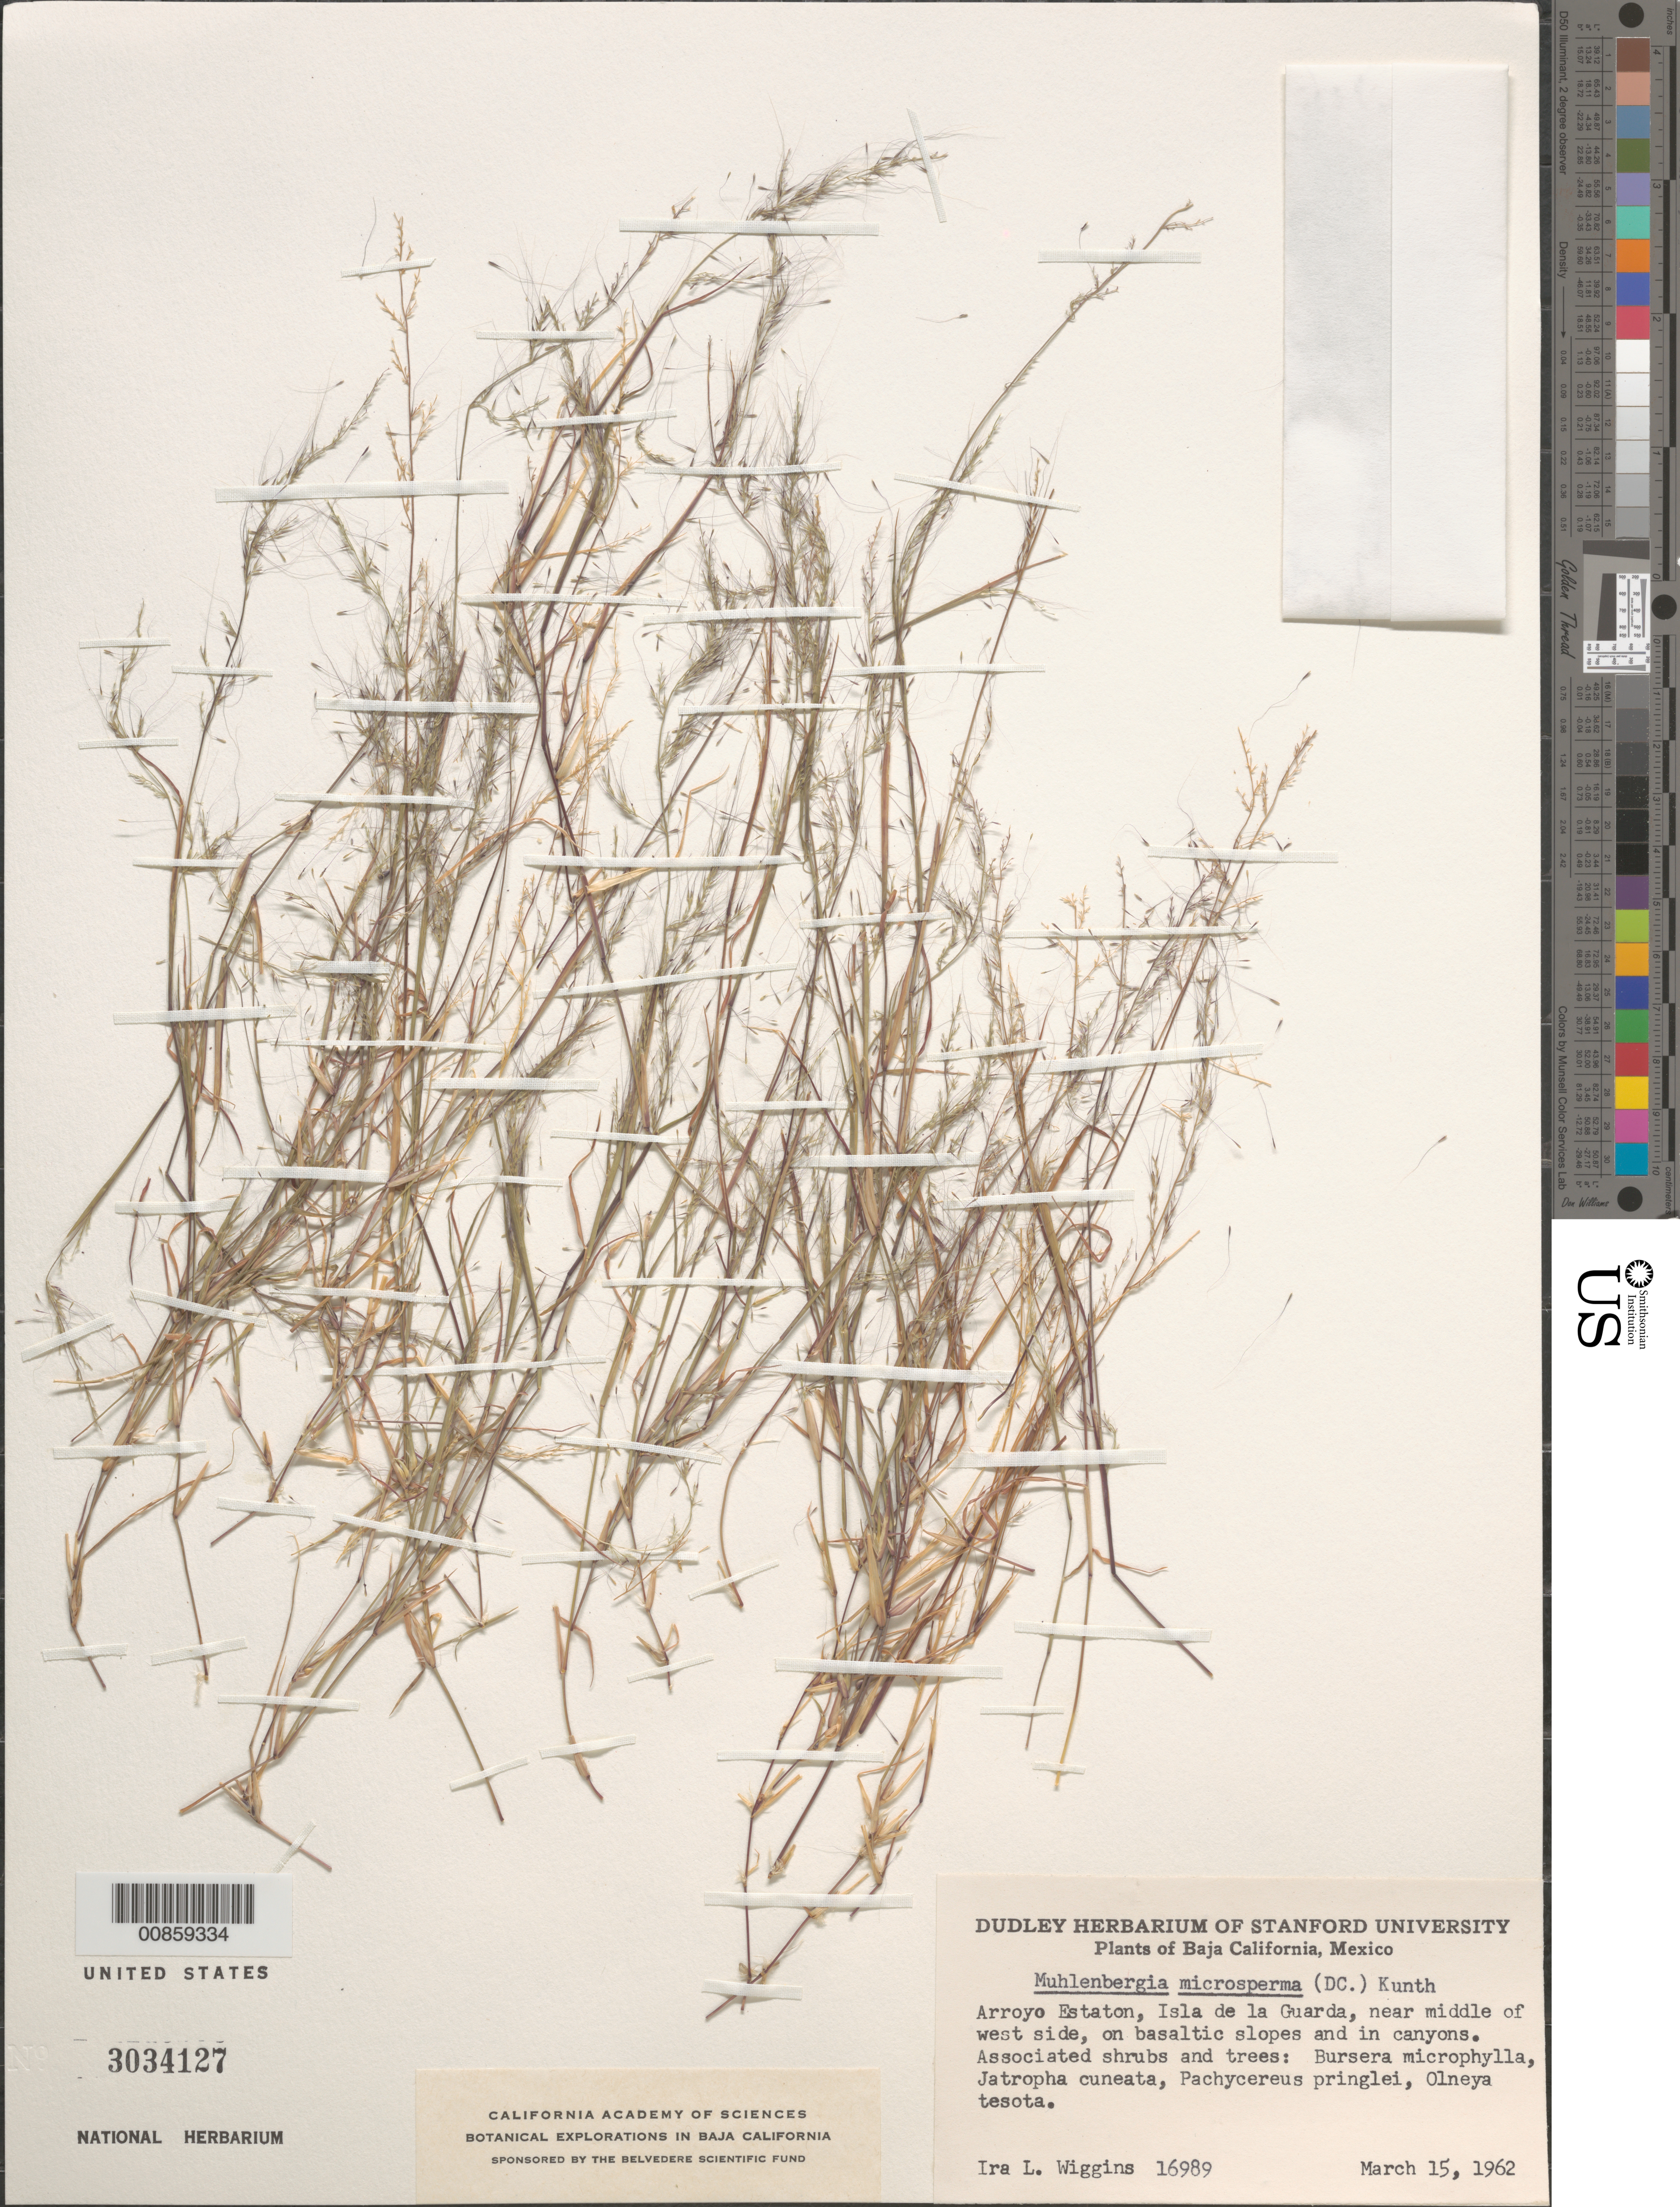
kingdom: Plantae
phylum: Tracheophyta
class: Liliopsida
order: Poales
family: Poaceae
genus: Muhlenbergia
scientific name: Muhlenbergia microsperma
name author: (DC.) Kunth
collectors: I. L. Wiggins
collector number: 16989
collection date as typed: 15 Mar 1962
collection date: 1962-03-15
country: Mexico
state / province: Baja California Norte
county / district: Ensenada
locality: Arroyo Estatón, Isla Angel de la Guarda, mpio. Ensenada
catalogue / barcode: US 3034127